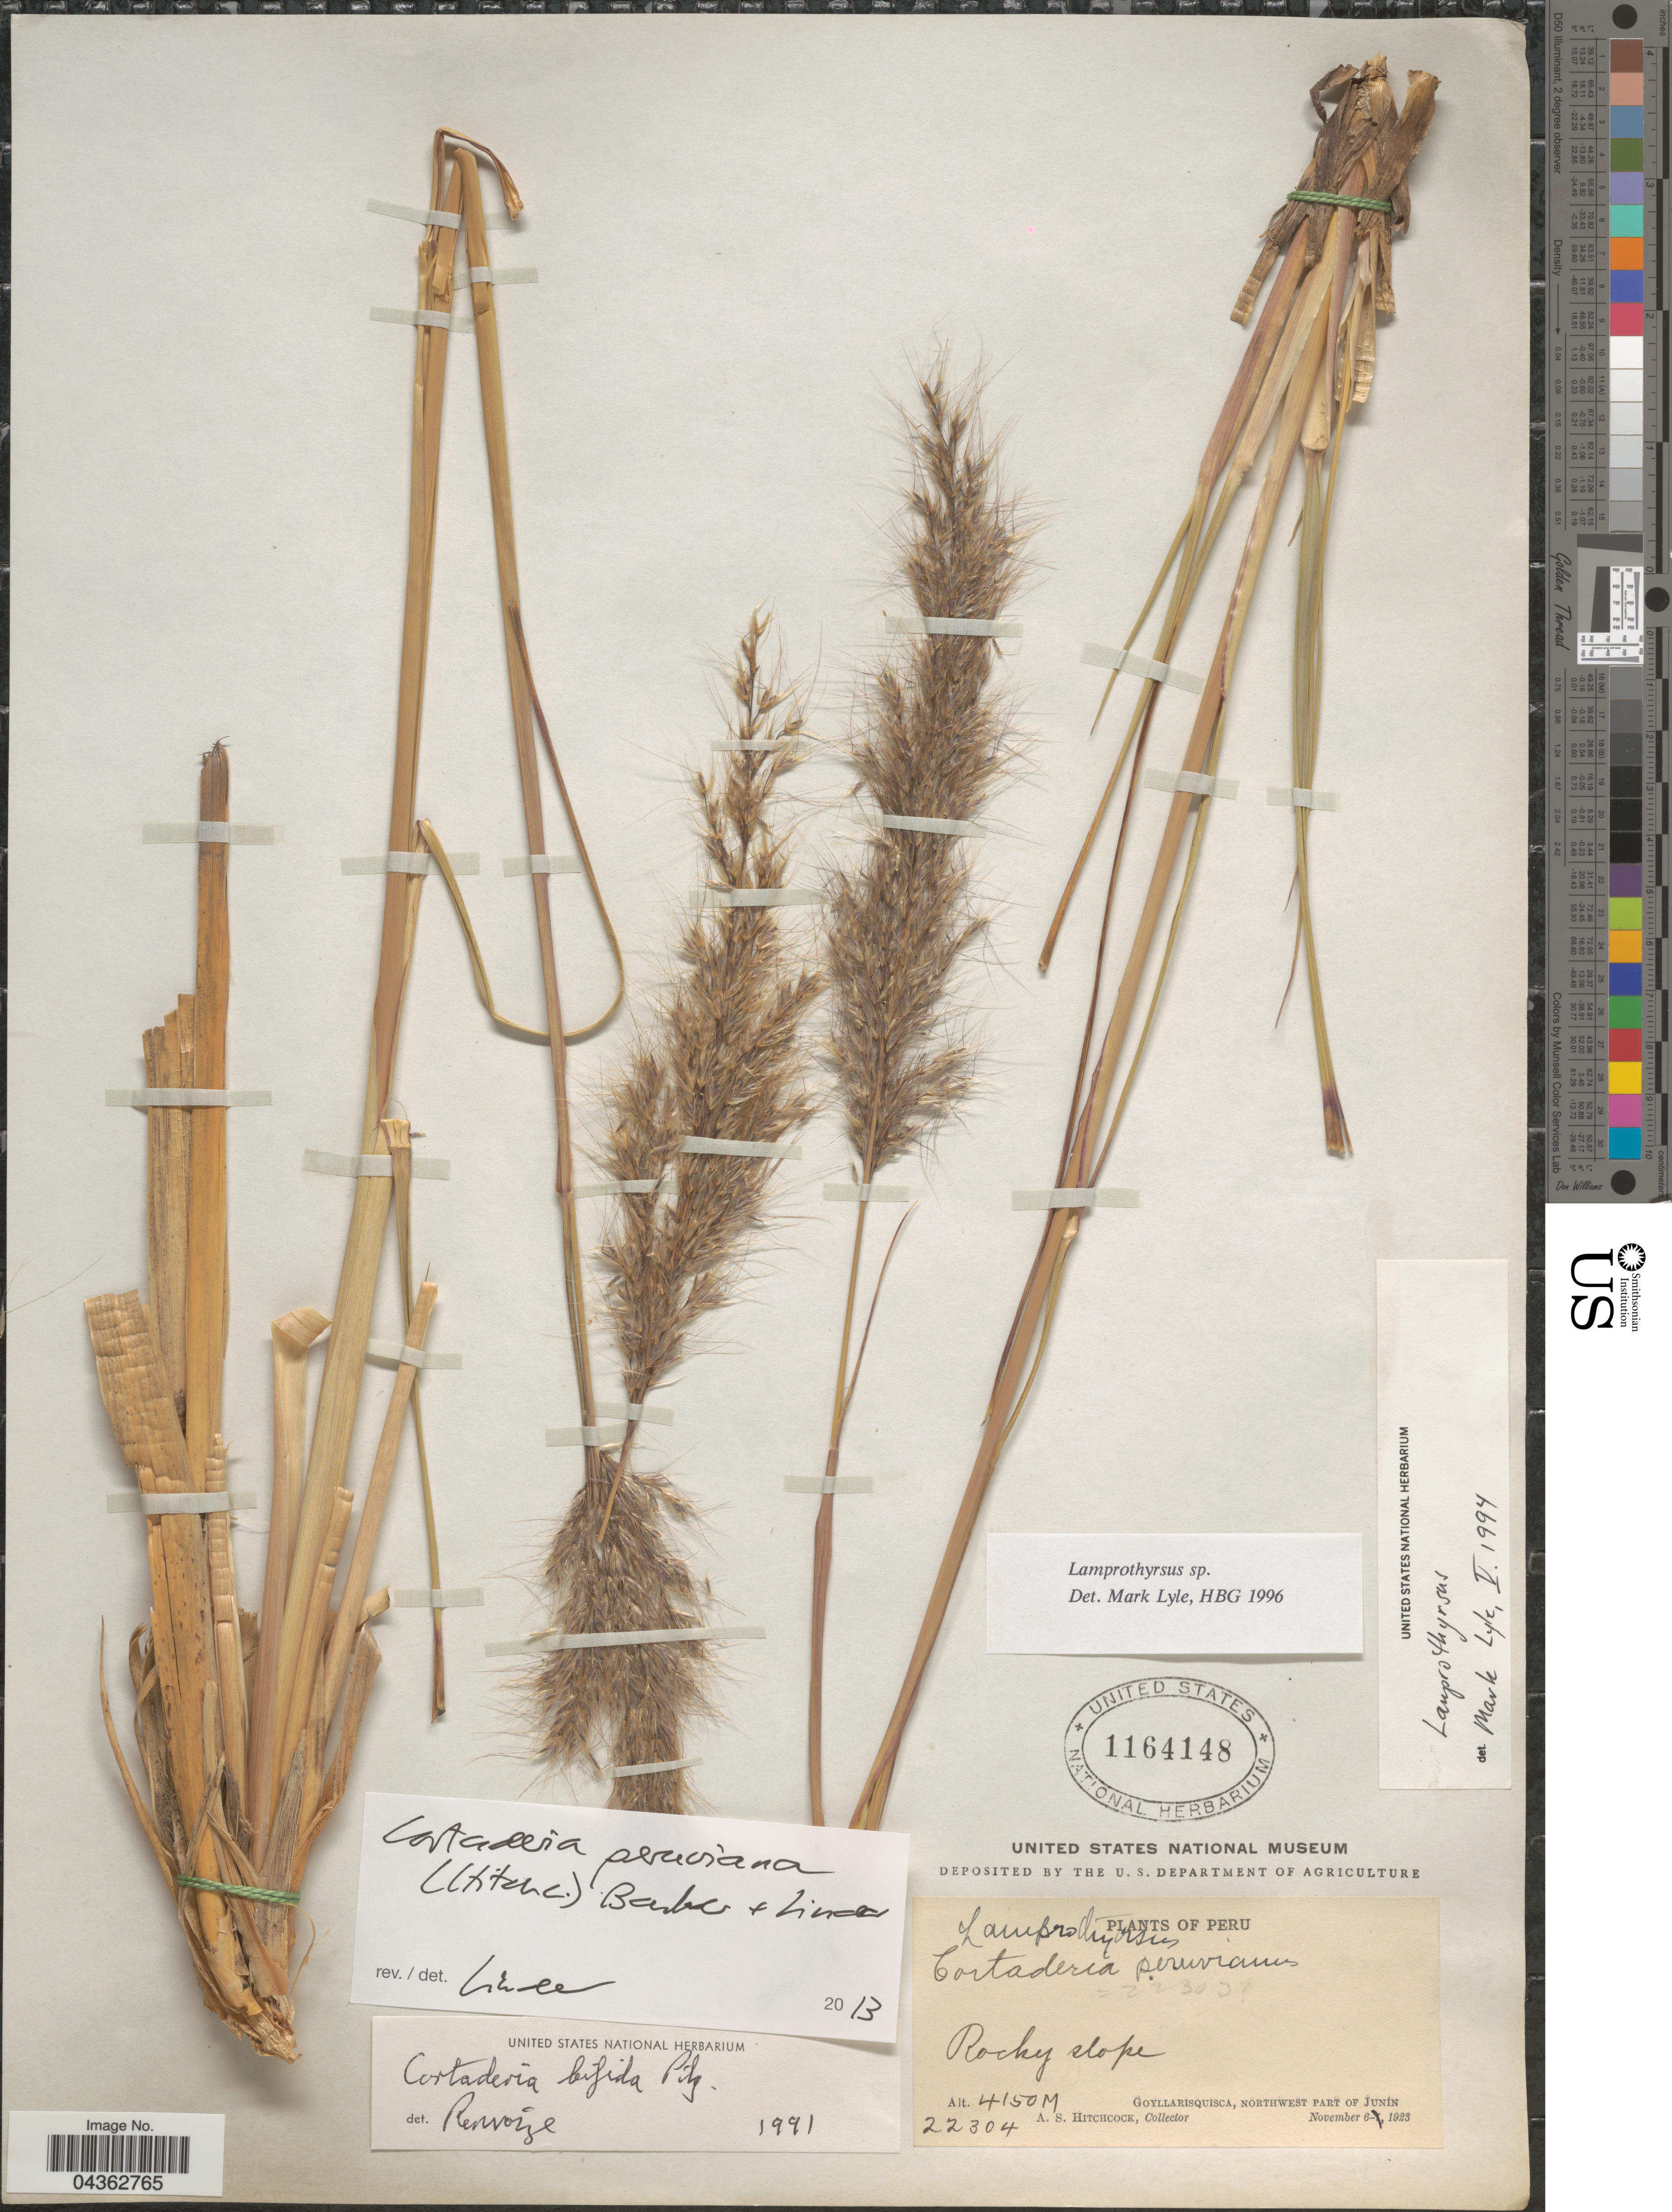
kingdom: Plantae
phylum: Tracheophyta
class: Liliopsida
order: Poales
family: Poaceae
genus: Cortaderia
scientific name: Cortaderia peruviana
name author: (Hitchc.) N.P. Barker & H.P. Linder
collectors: A. S. Hitchcock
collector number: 22304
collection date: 1923-11-06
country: Peru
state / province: Junín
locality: Goyllarisquisca, northwest part of Junin.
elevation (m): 4150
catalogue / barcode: US 1164148